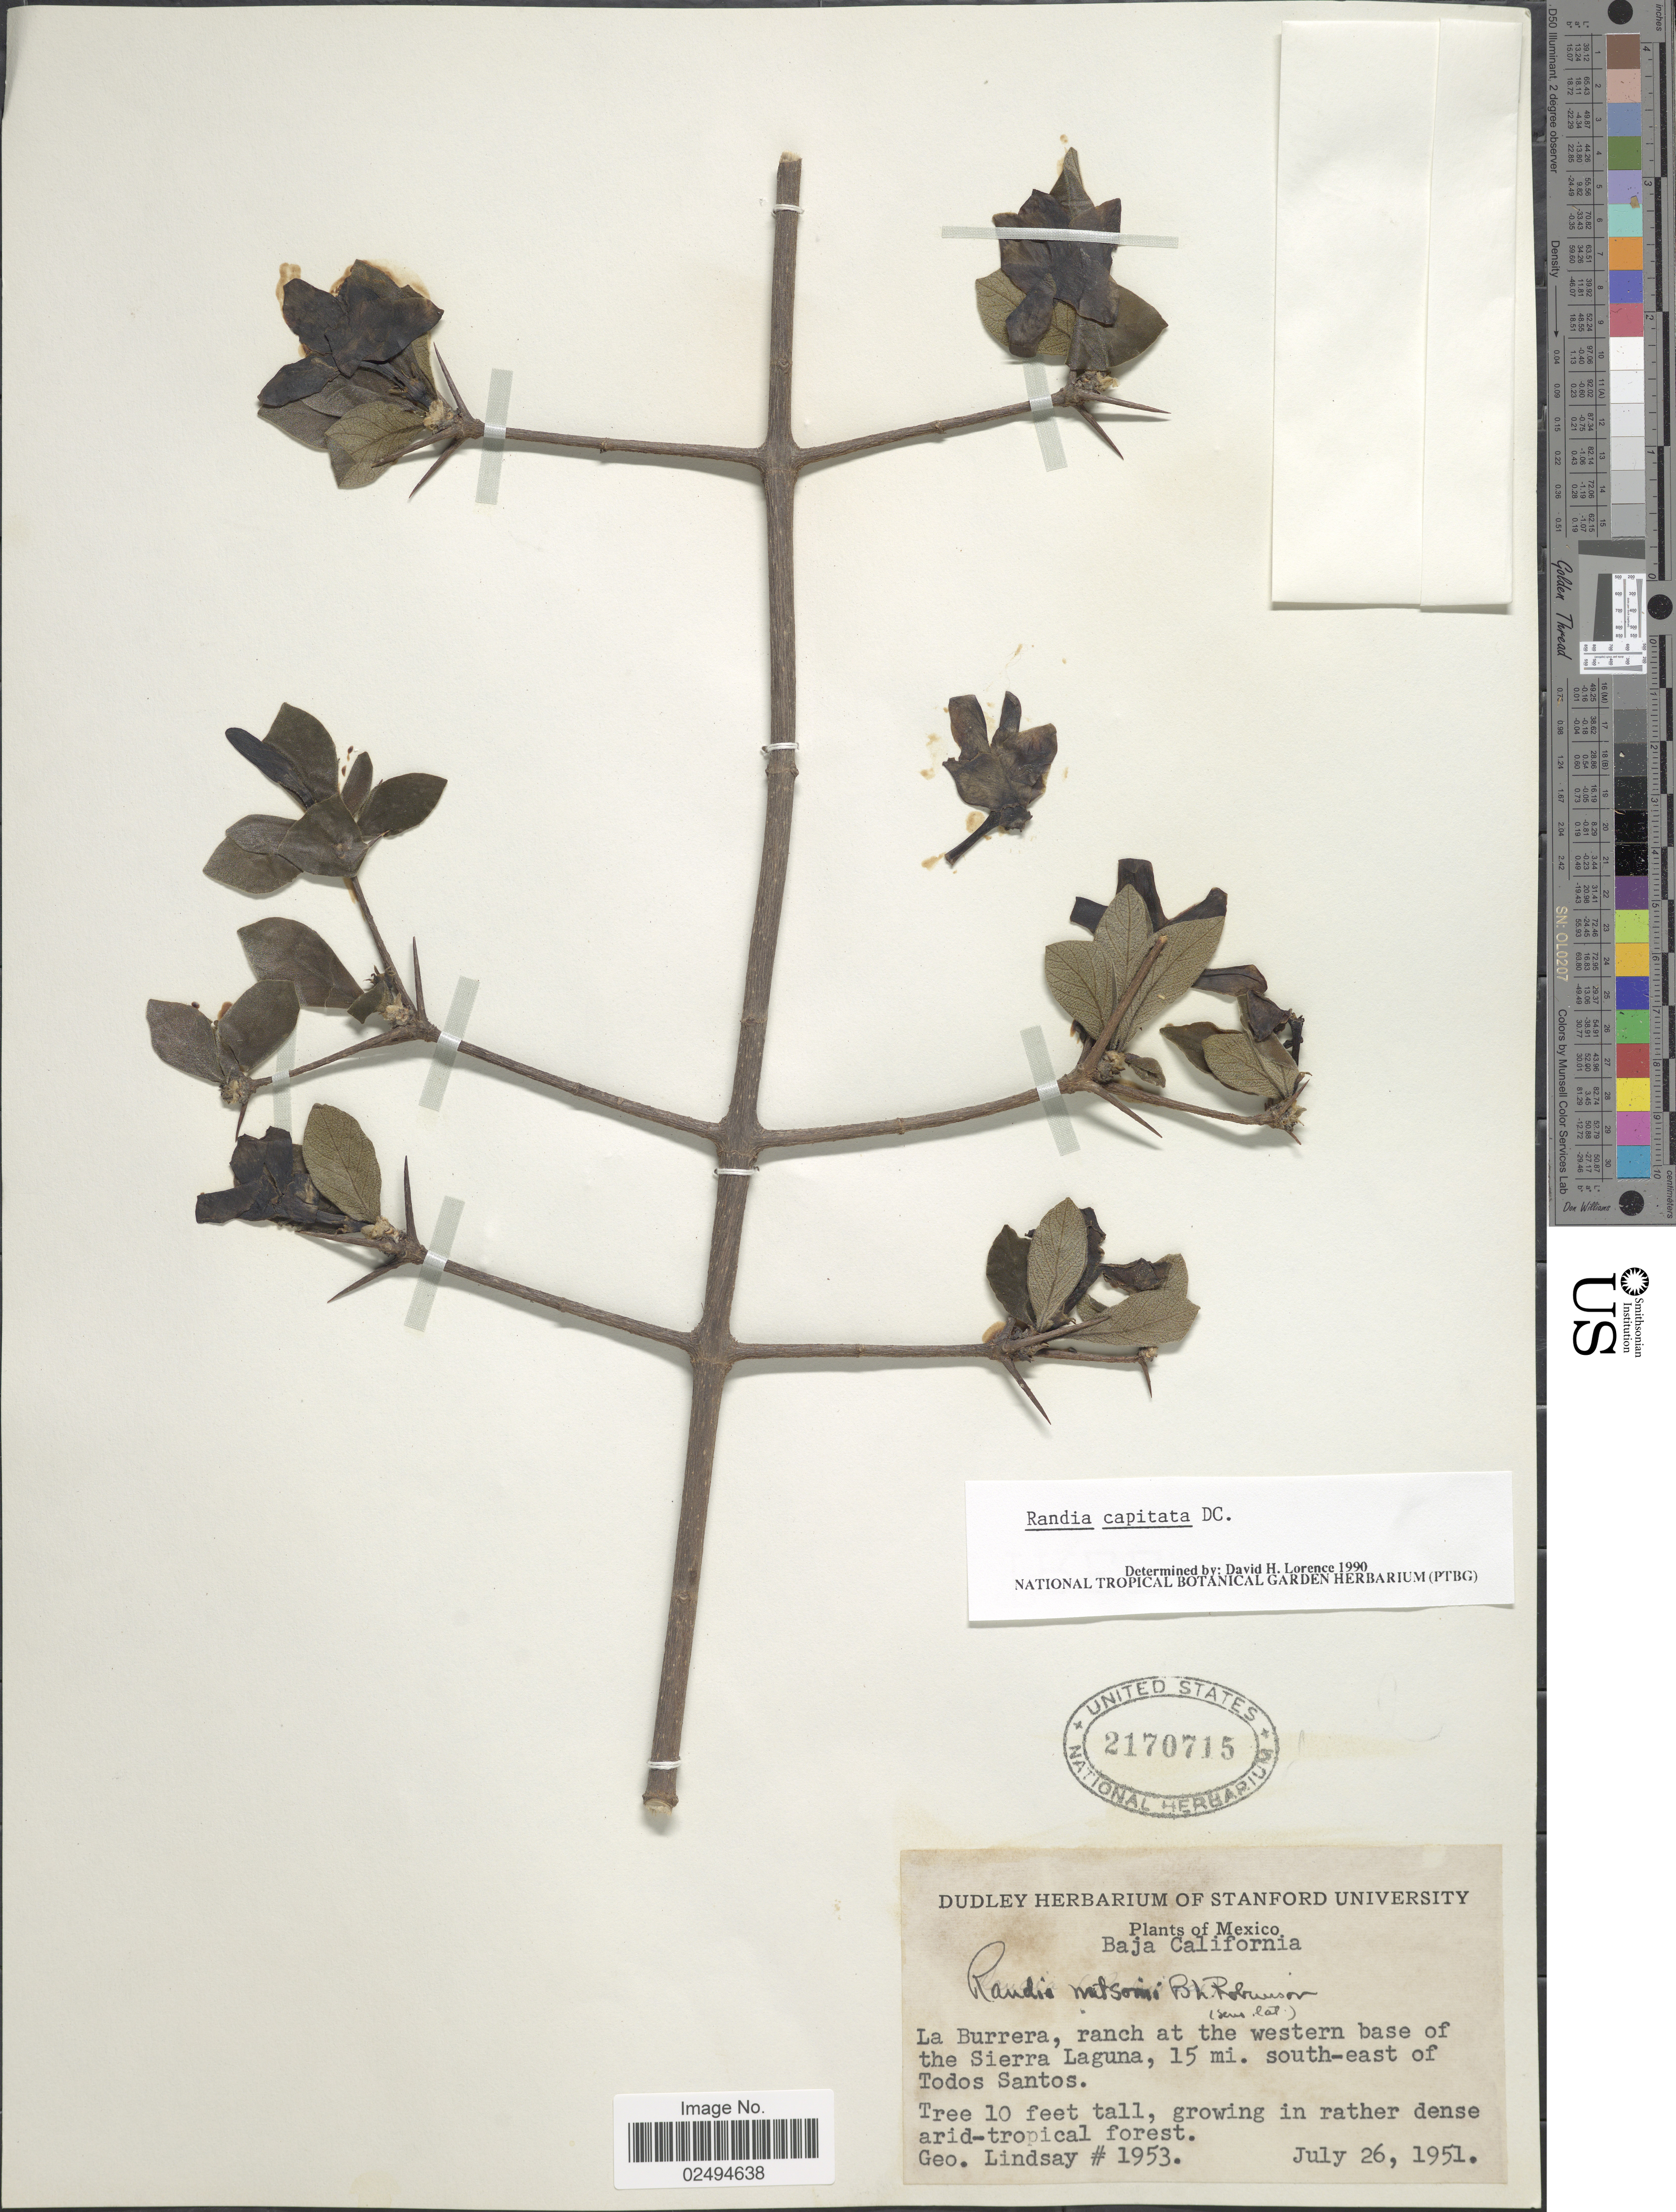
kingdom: Plantae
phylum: Tracheophyta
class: Magnoliopsida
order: Gentianales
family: Rubiaceae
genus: Randia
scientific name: Randia capitata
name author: DC.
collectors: G. Lindsay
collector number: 1953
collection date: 1951-07-26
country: Mexico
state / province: Baja California Sur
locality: La Burrera, ranch at the western base of the Sierra Lagina, 15 mi. south-east of Todos Santos.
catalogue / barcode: US 2170715